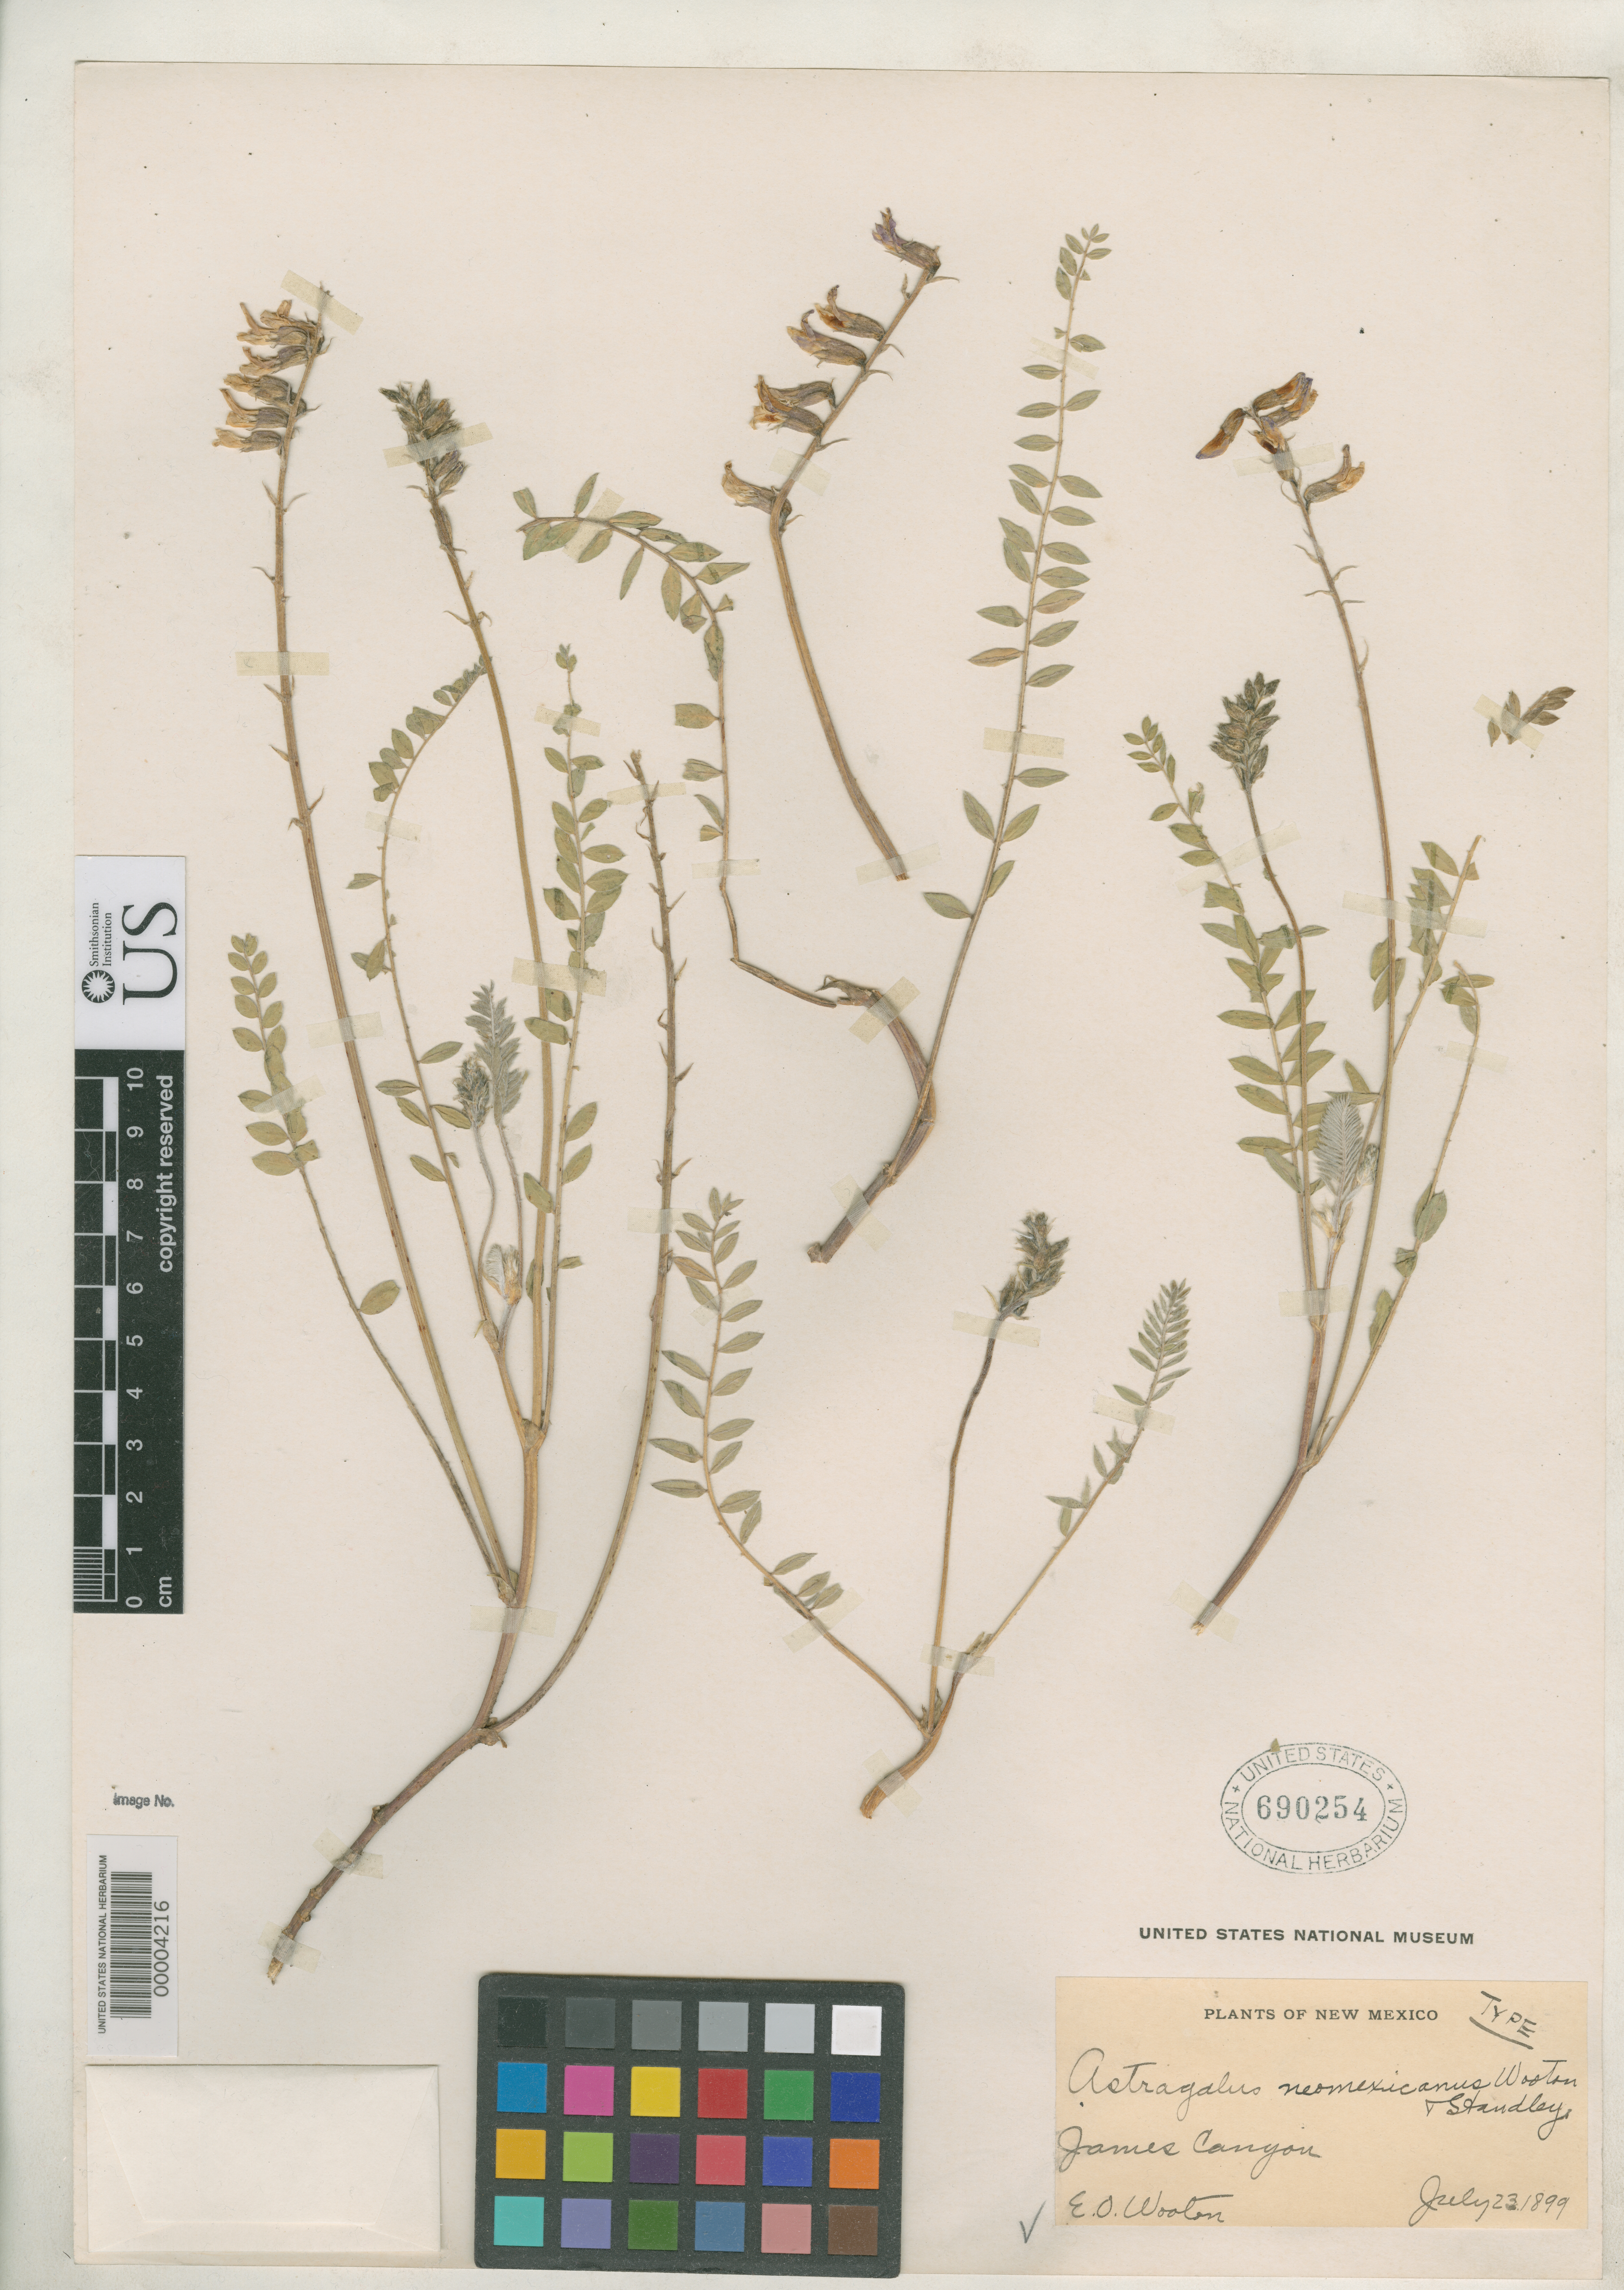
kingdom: Plantae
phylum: Tracheophyta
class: Magnoliopsida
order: Fabales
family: Fabaceae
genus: Astragalus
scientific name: Astragalus neomexicanus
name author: Wooton & Standl.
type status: Holotype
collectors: E. O. Wooton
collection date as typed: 23 Jul 1899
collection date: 1899-07-23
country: United States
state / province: New Mexico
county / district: Otero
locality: Sacramento Mountains, James Canyon, Cloudcroft.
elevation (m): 2550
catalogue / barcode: US 690254